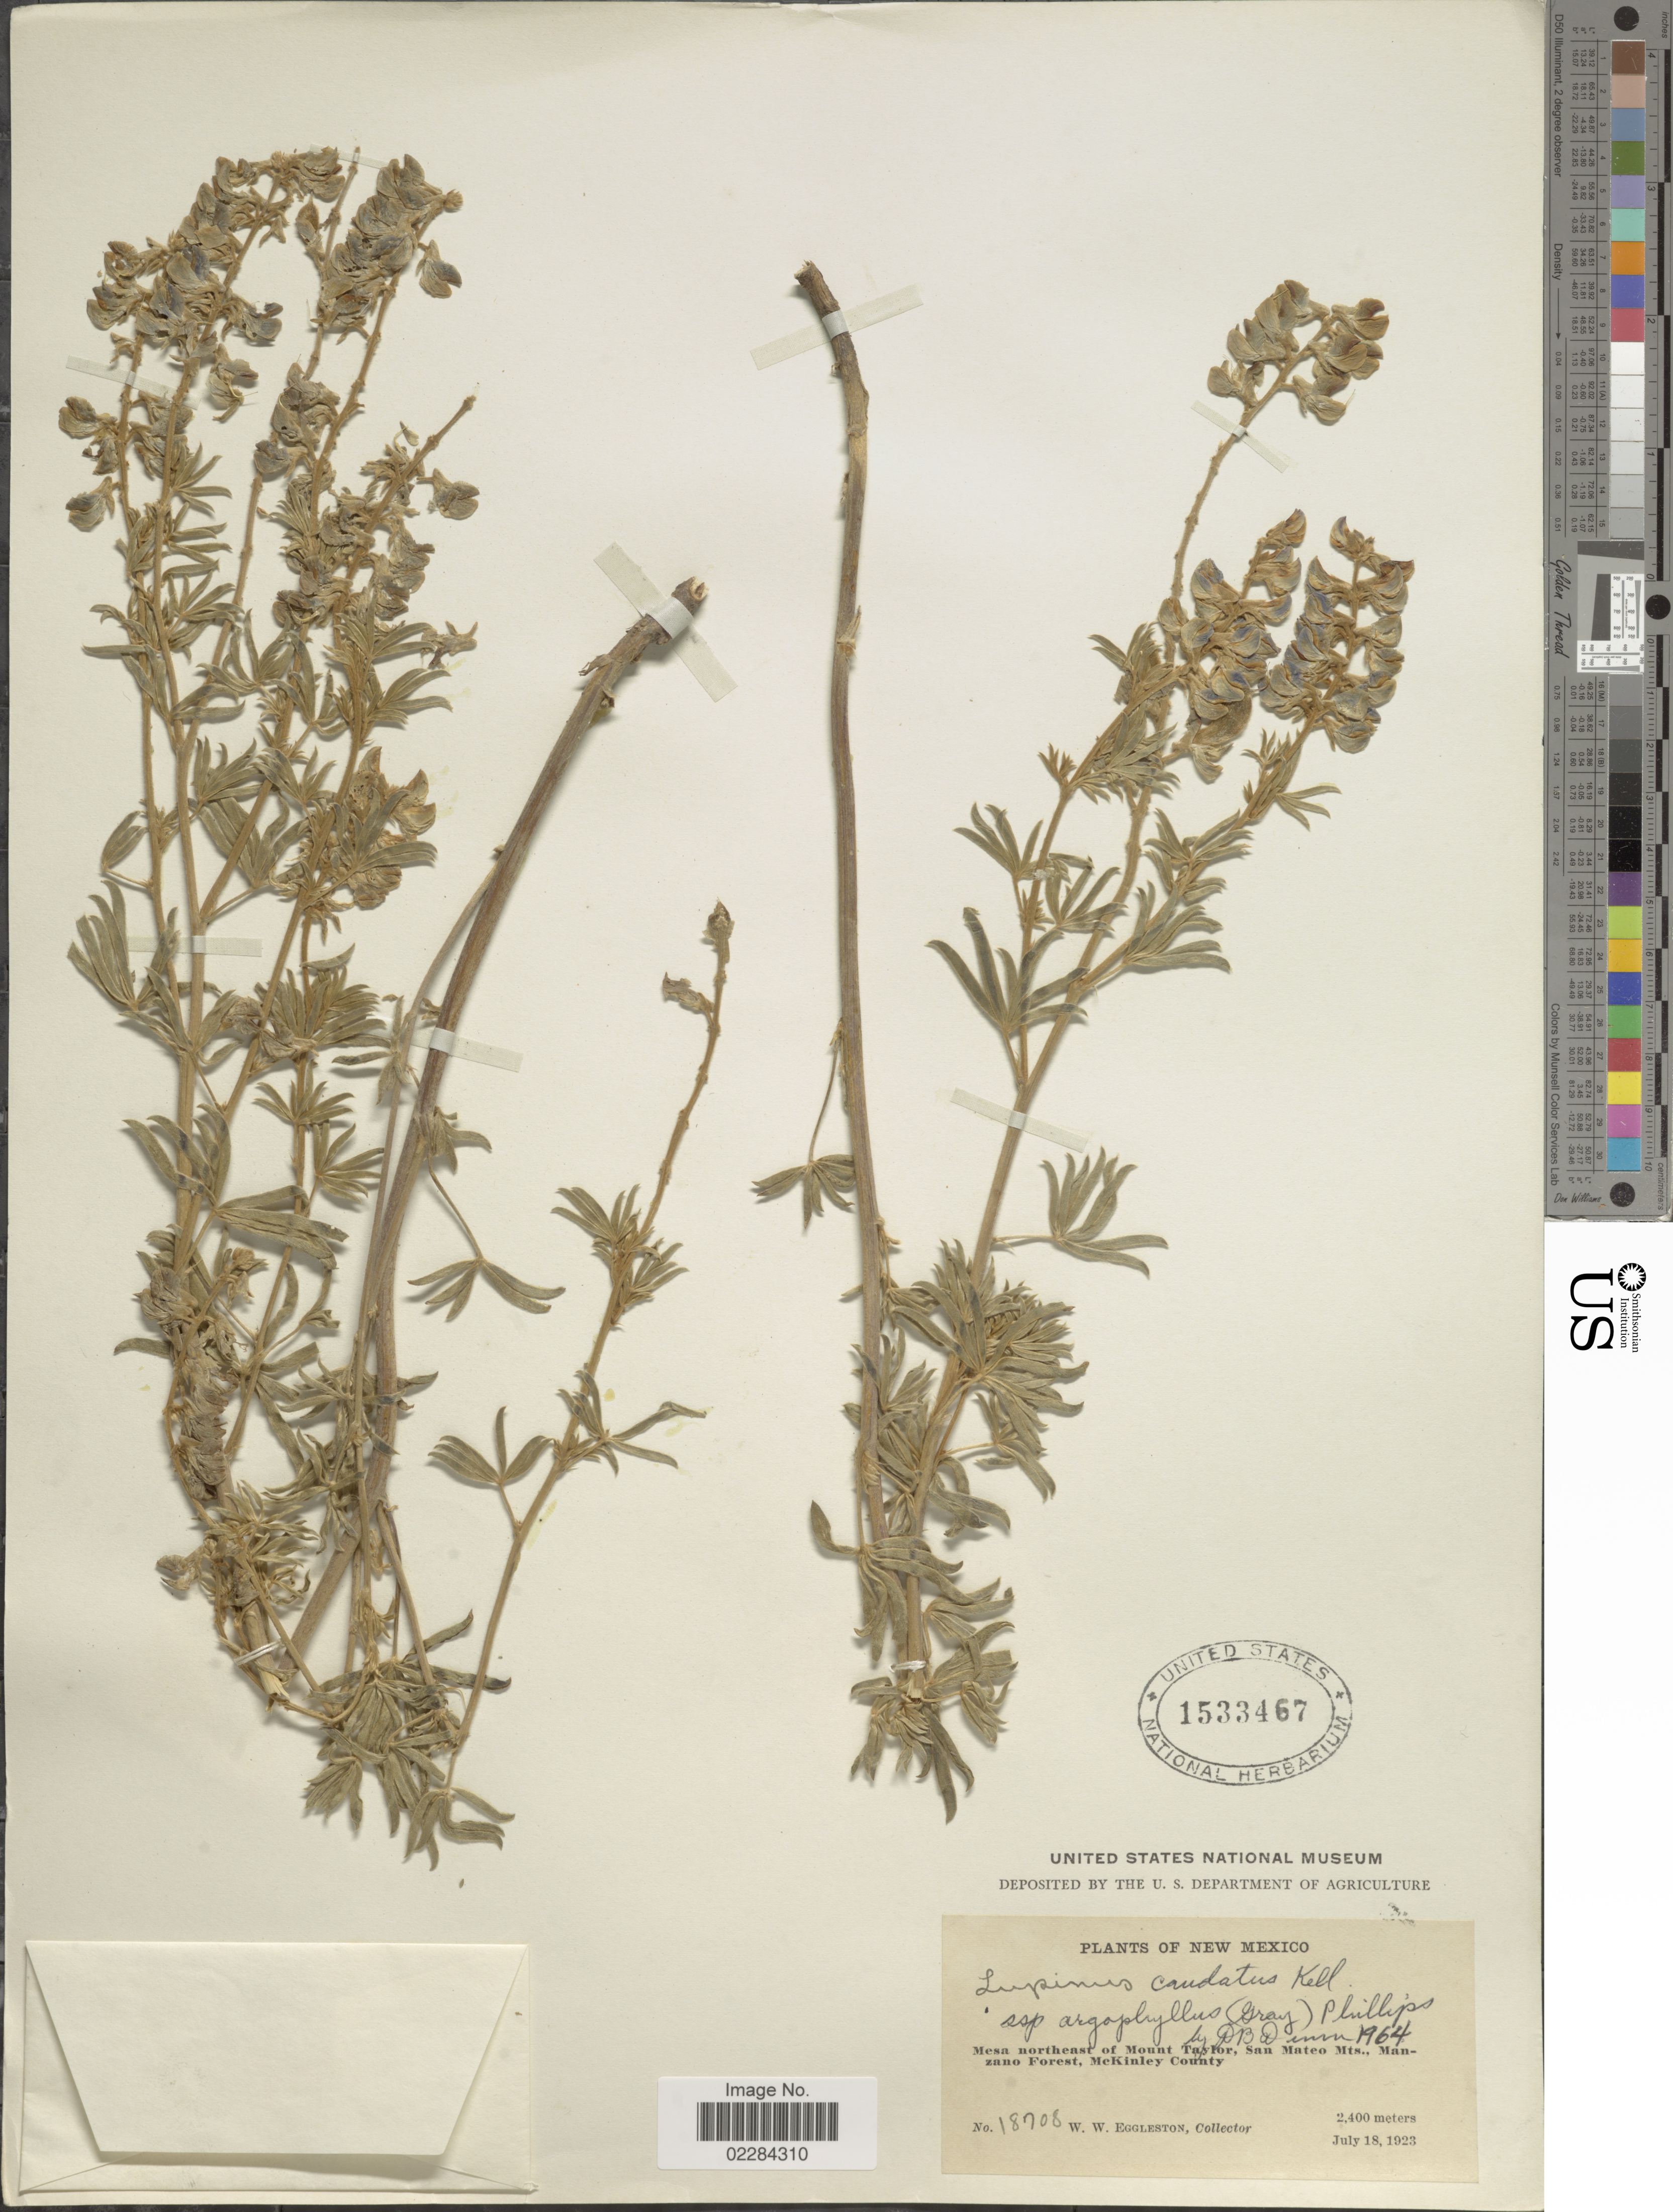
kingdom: Plantae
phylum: Tracheophyta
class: Magnoliopsida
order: Fabales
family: Fabaceae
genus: Lupinus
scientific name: Lupinus caudatus var. argophyllus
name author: (A. Gray) S.L. Welsh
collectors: W. W. Eggleston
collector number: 18708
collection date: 1923-07-18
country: United States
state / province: New Mexico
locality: Mesa northeast of Mount Taylor, San Mateo Mts., Manzano Forest, Mckinley County.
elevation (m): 2400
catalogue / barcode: US 1533467